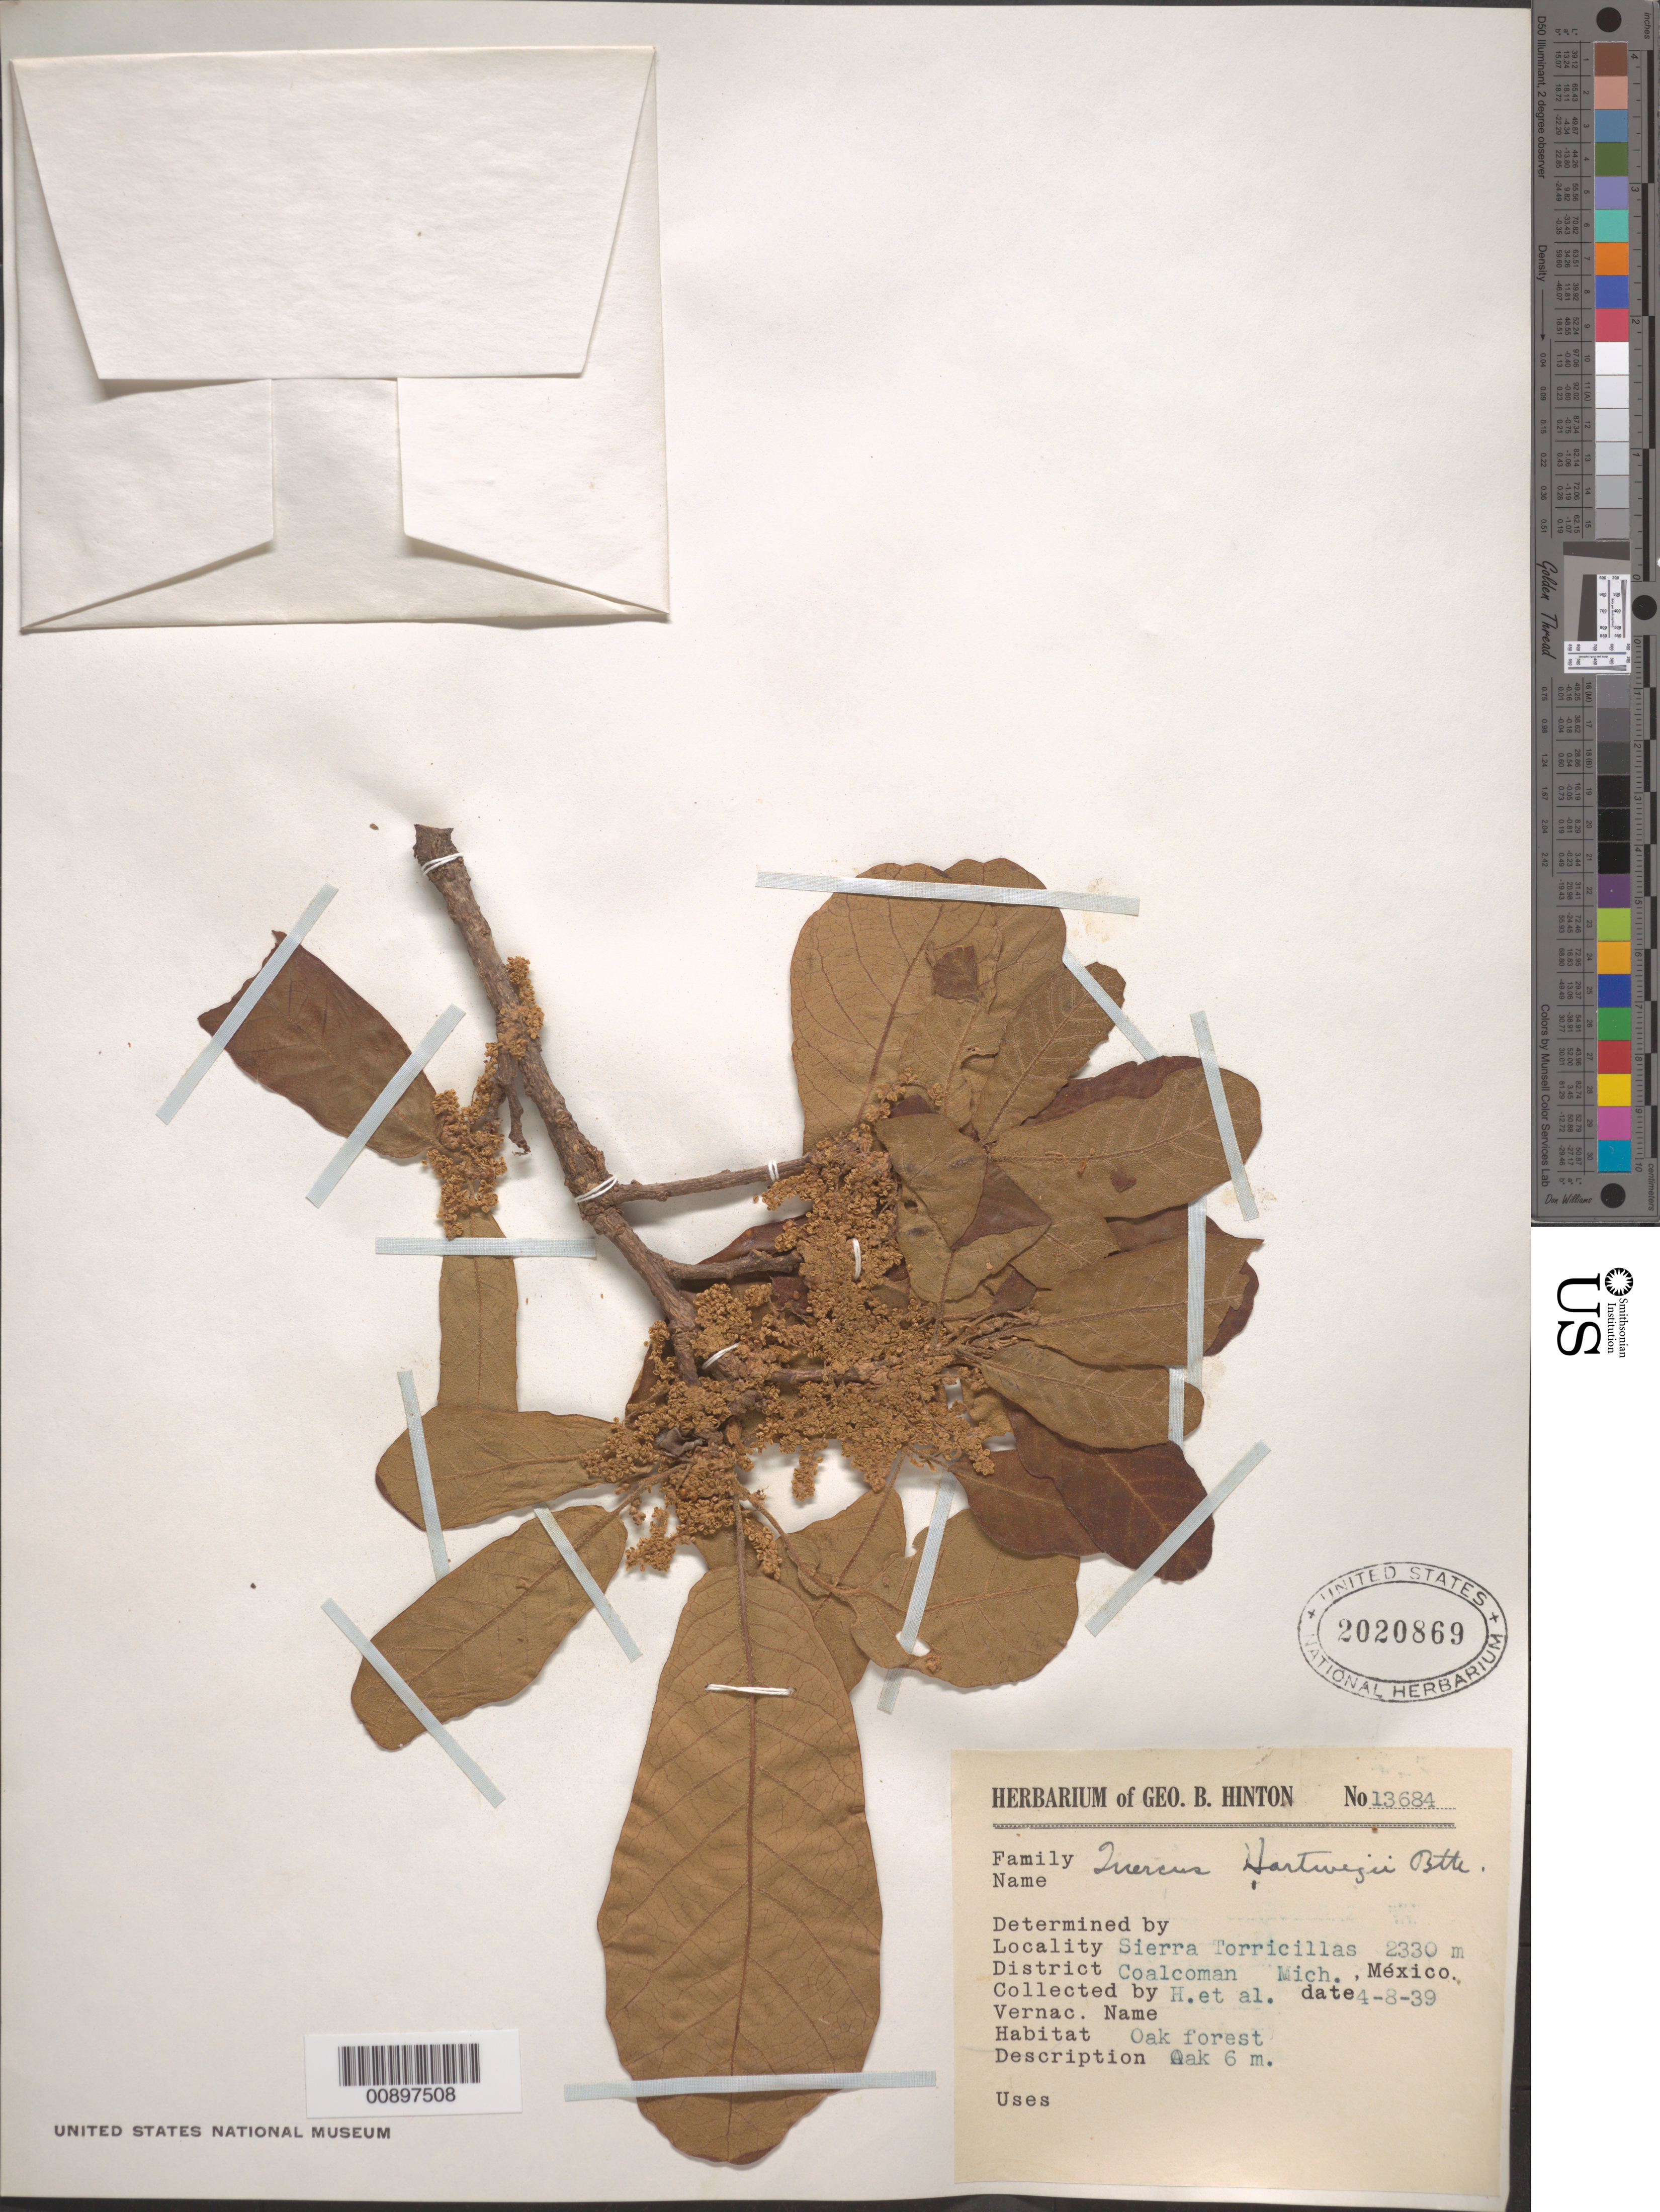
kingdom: Plantae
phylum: Tracheophyta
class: Magnoliopsida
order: Fagales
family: Fagaceae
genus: Quercus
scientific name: Quercus hartwegii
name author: Benth.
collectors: G. B. Hinton & et al.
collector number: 13684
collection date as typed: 08 Apr 1939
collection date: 1939-04-08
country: Mexico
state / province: Michoacán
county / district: Coalcomán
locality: Sierra de Torricillas, District Coalcomán, Michoacán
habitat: Oak forest.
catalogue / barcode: US 2020869